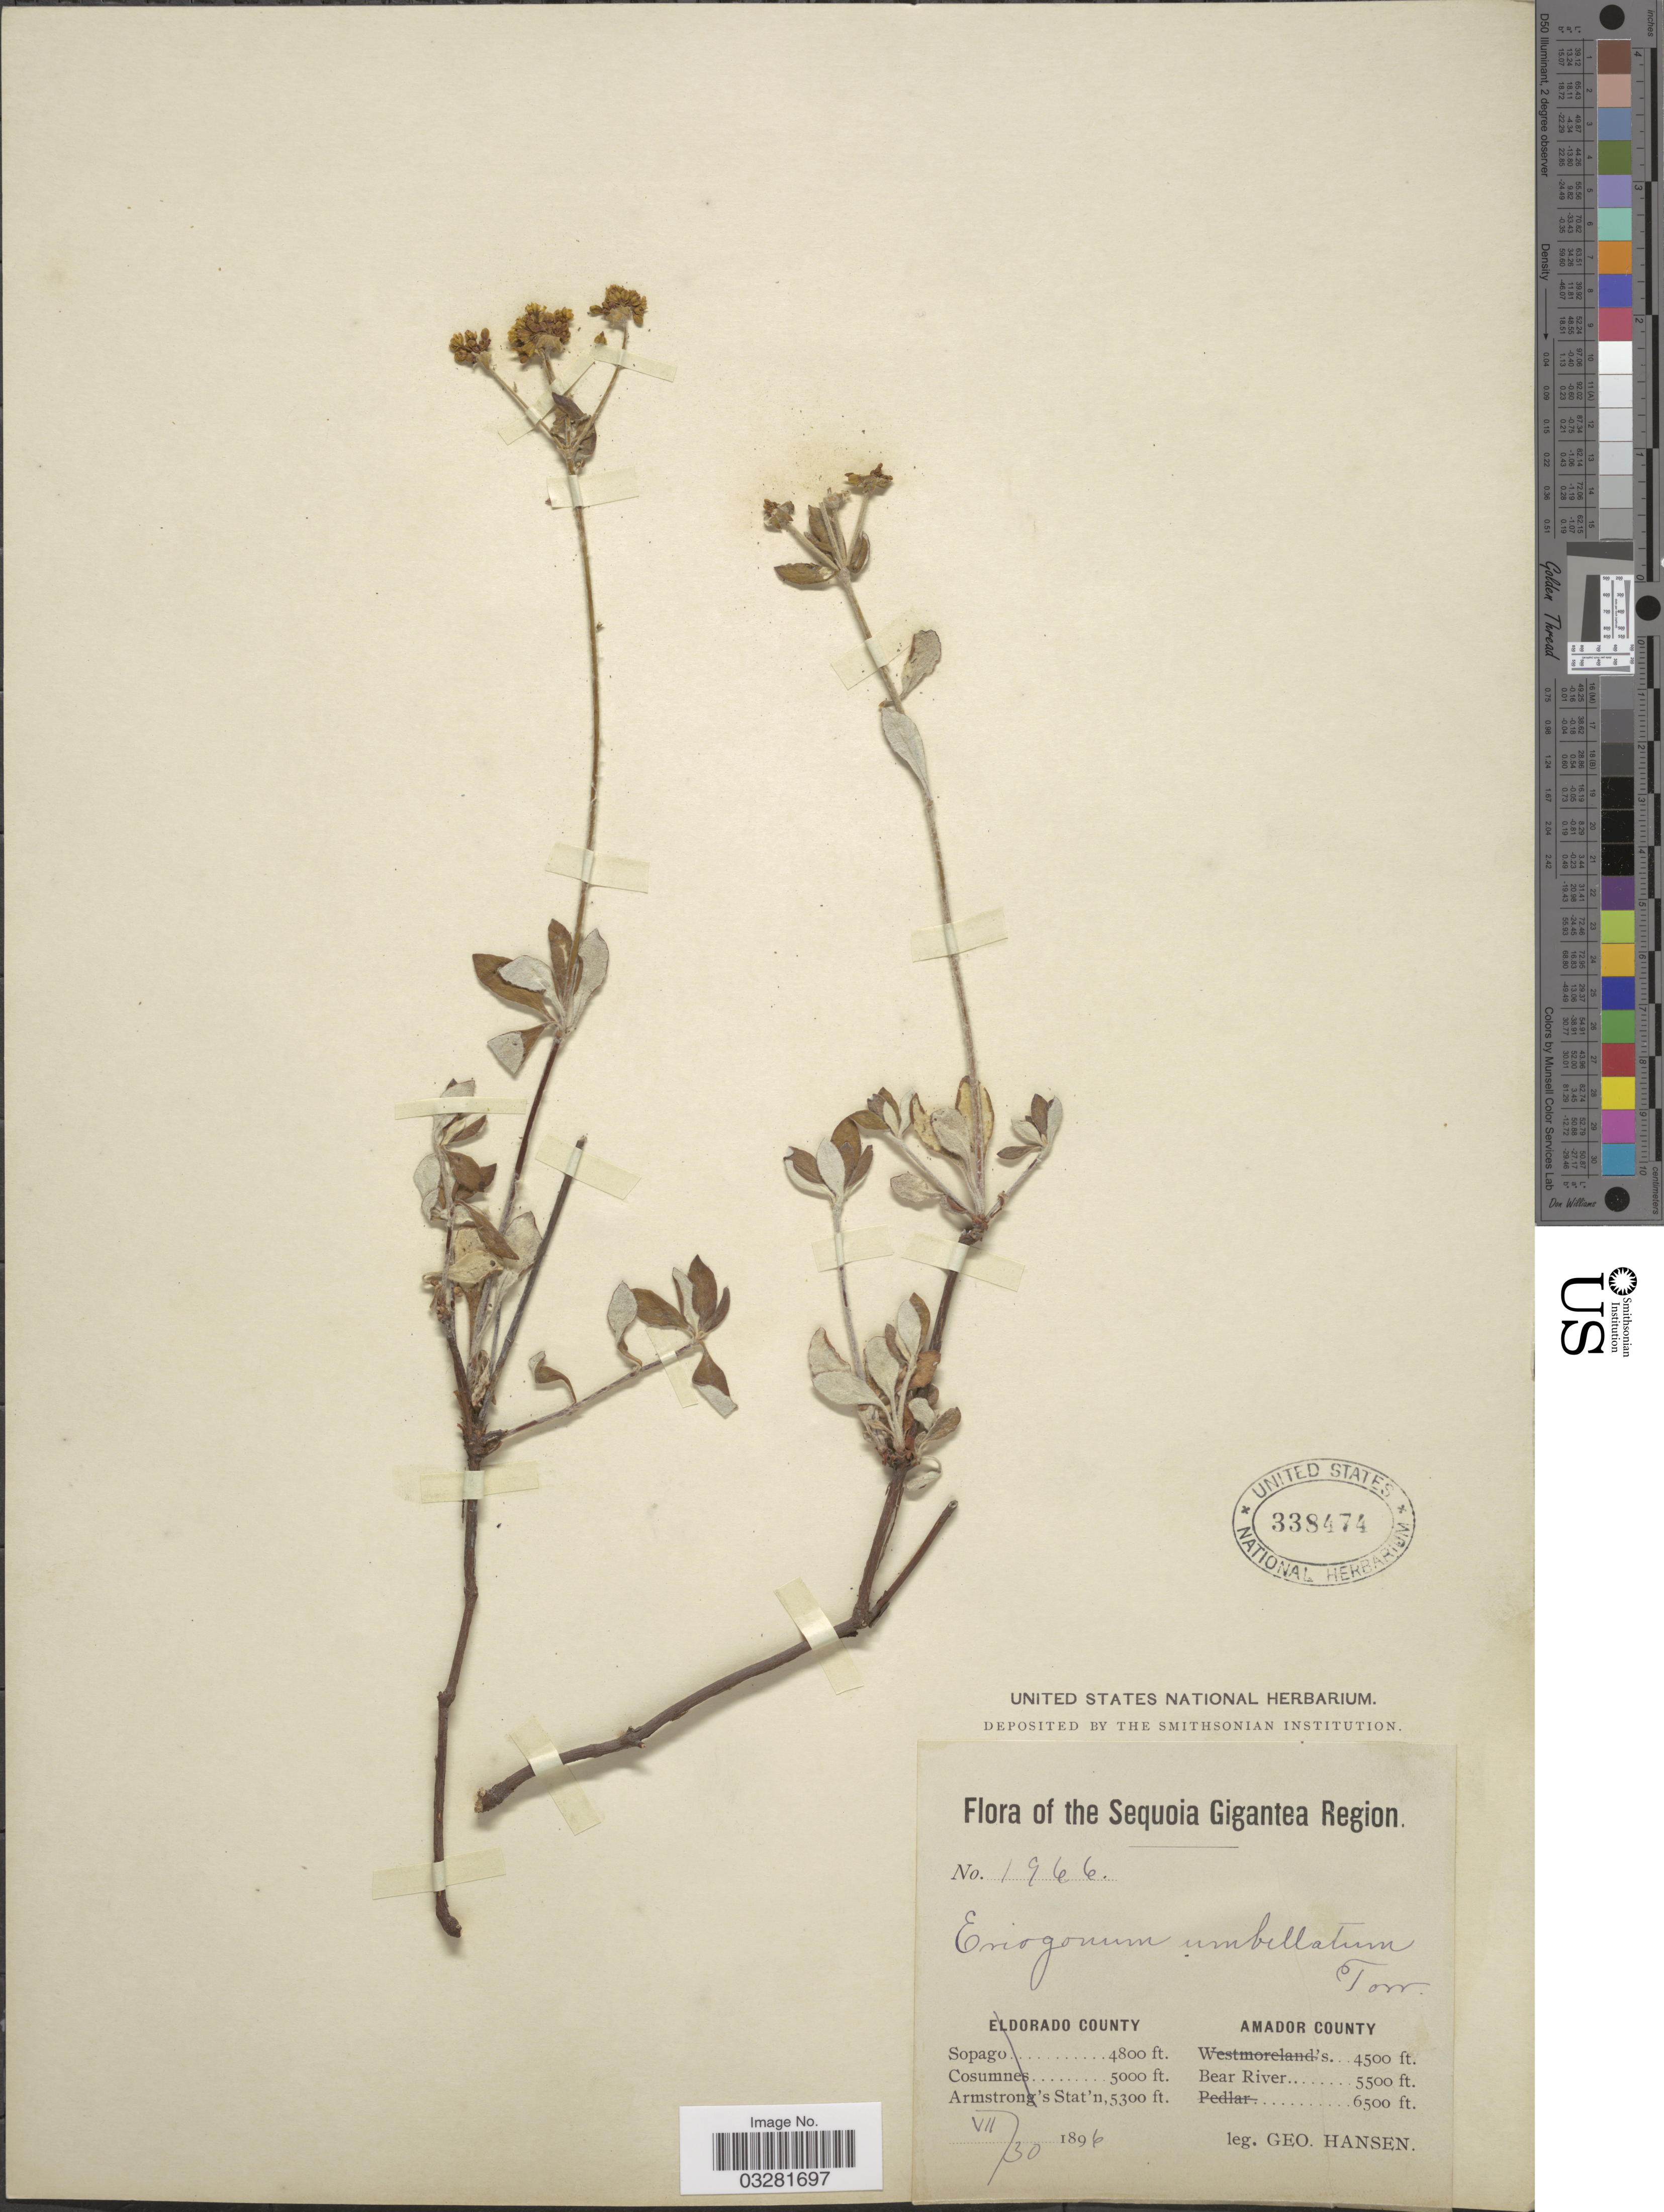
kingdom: Plantae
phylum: Tracheophyta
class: Magnoliopsida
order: Caryophyllales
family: Polygonaceae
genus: Eriogonum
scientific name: Eriogonum umbellatum var. stellatum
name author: (Benth.) M.E. Jones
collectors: G. Hansen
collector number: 1966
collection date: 1896-07-30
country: United States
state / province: California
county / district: Amador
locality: Sequoia Gigantea Region. Amador County. Bear River.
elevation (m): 1676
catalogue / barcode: US 338474